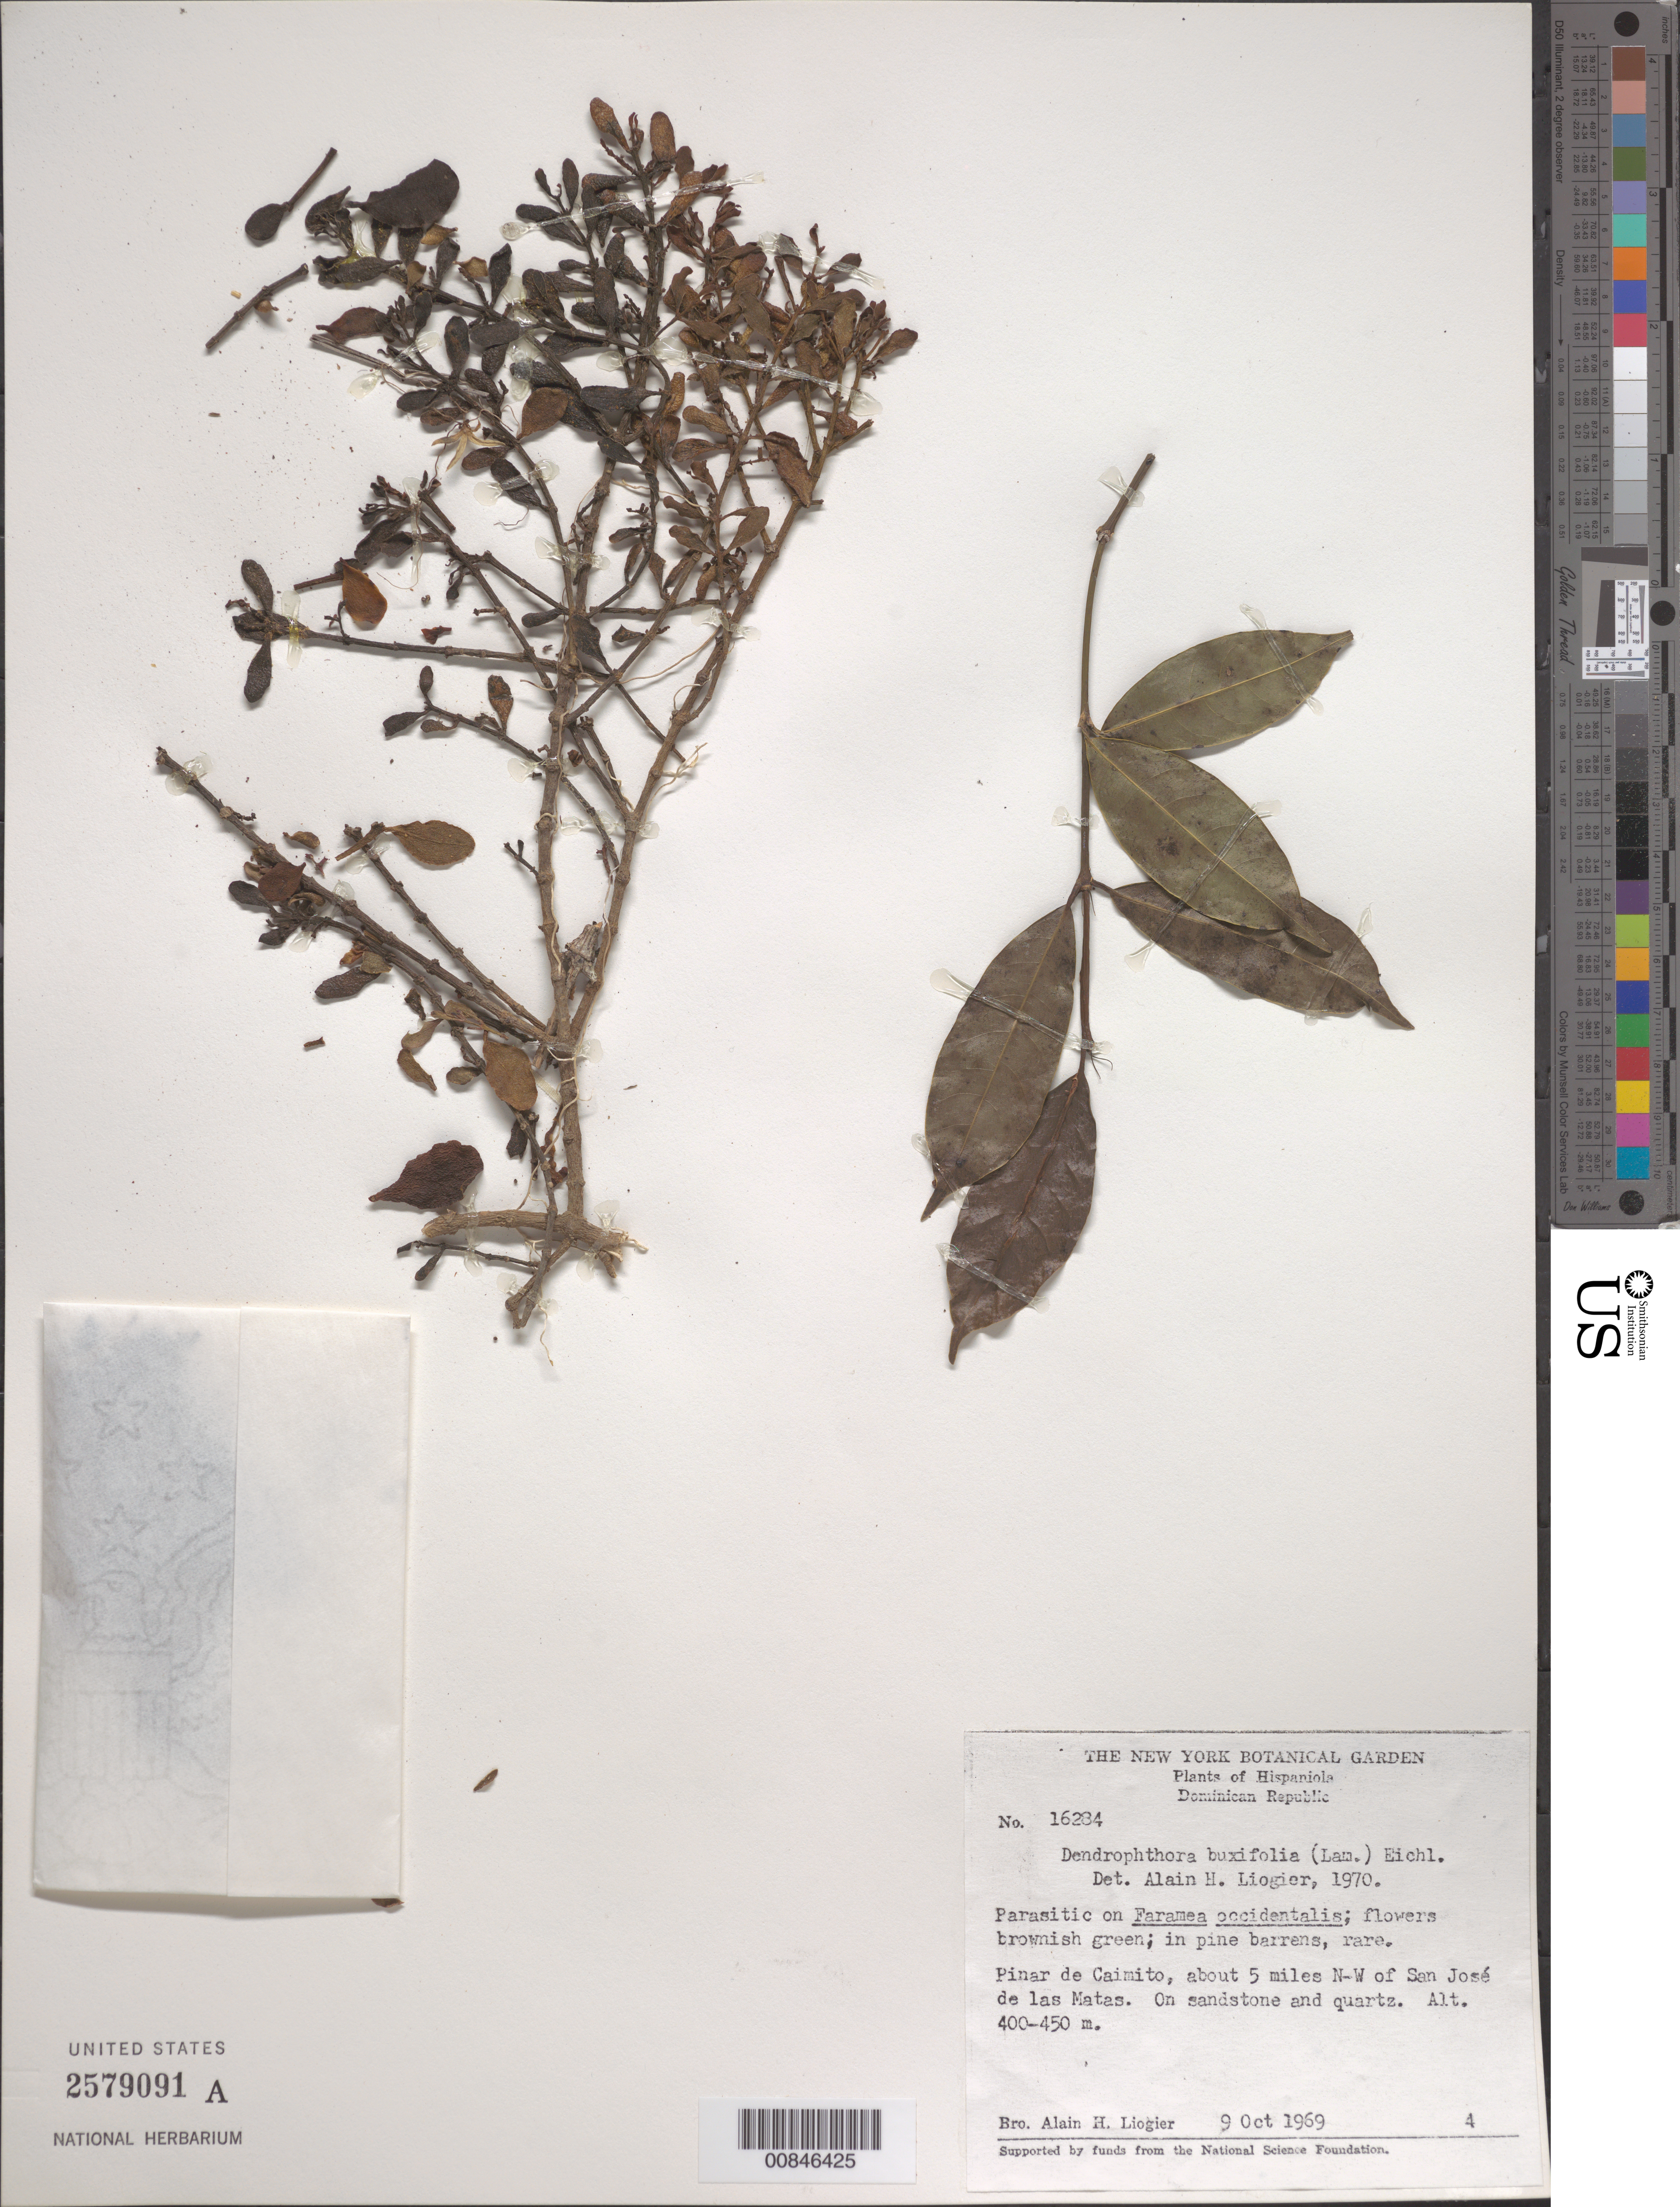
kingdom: Plantae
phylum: Tracheophyta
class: Magnoliopsida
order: Santalales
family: Viscaceae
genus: Dendrophthora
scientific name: Dendrophthora buxifolia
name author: (Lam.) Eichler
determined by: Liogier, Alain H.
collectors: A. H. Liogier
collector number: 16284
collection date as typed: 09 Oct 1969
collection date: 1969-10-09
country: Dominican Republic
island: Hispaniola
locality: Pinar de Caimito, about 5 miles N-W of San José de las Matas.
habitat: On Faramea occidentalis. In pine barrens, on sandstone and quartz.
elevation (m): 400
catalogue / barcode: US 2579091A